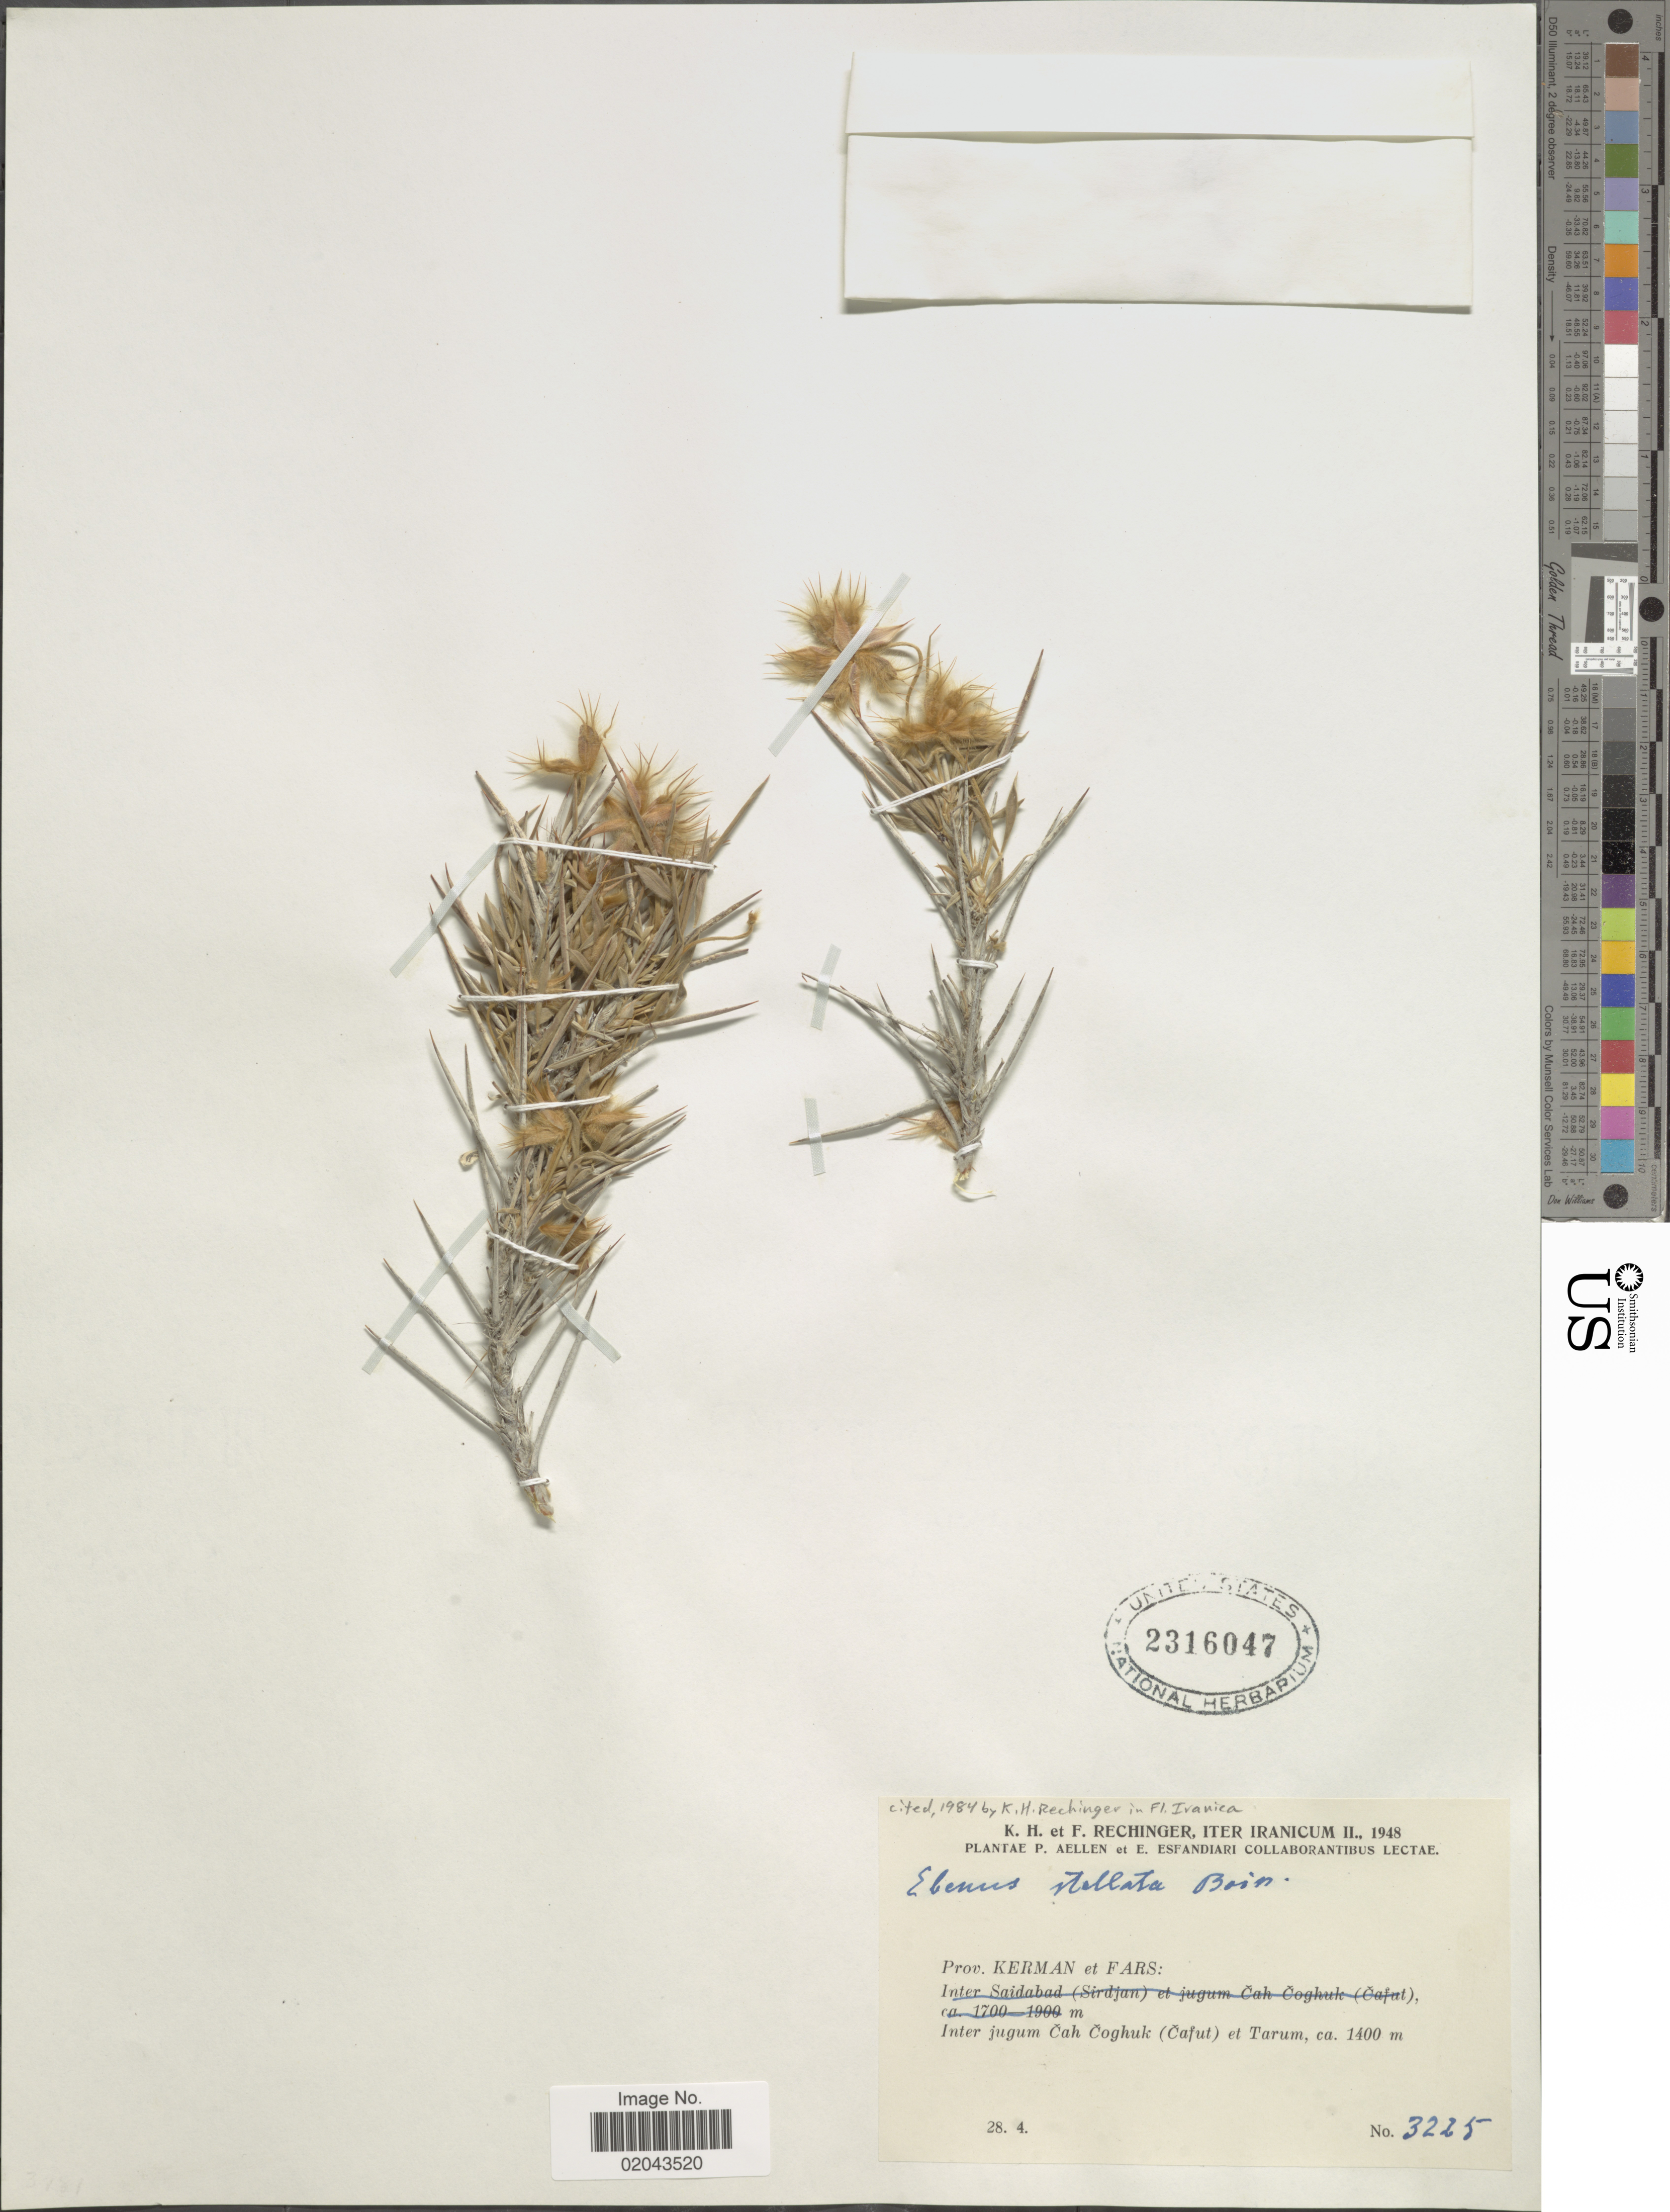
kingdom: Plantae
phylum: Tracheophyta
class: Magnoliopsida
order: Fabales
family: Fabaceae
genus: Ebenus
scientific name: Ebenus stellata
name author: Boiss.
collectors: K. H. Rechinger, F. Rechinger, P. Aellen & E. Esfandiari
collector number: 3225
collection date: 1948-04-28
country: Iran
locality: Prov. Kerman et Fars, Inter jugum Cah Coghuk (Cafut) et Tarum.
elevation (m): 1400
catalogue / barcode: US 2316047